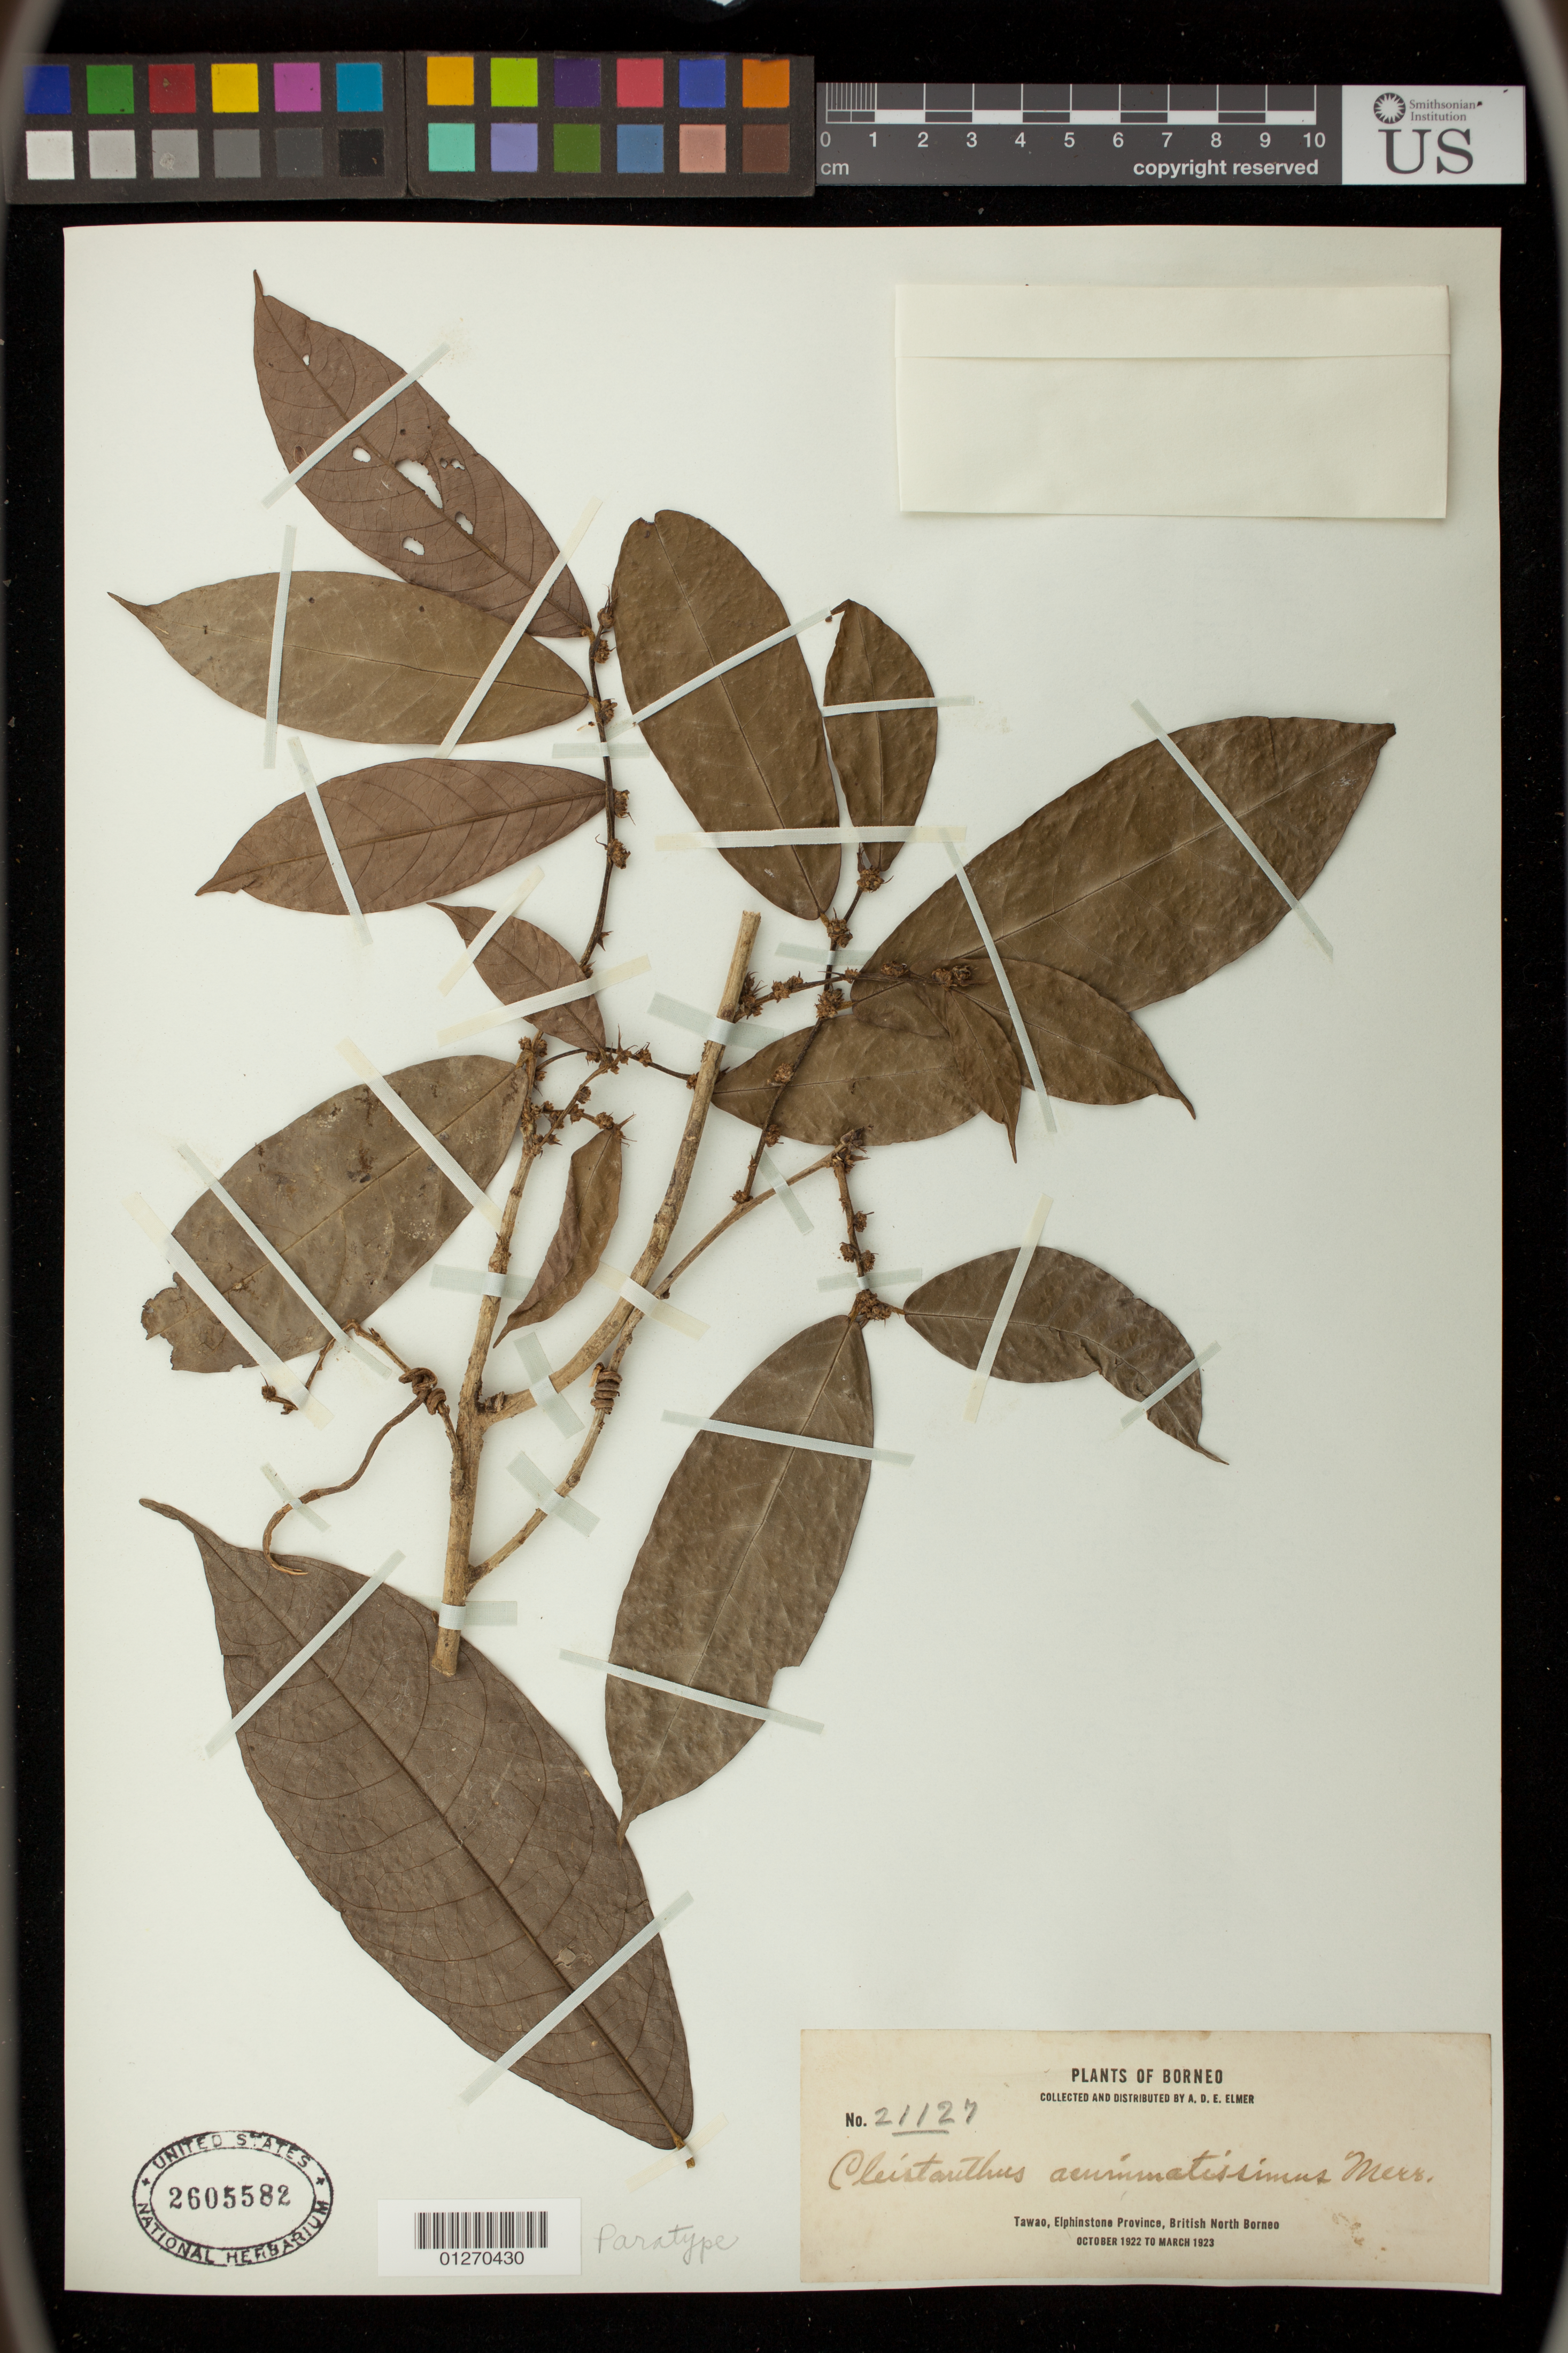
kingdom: Plantae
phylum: Tracheophyta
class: Magnoliopsida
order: Malpighiales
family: Phyllanthaceae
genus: Cleistanthus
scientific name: Cleistanthus acuminatissimus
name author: Merr.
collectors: A. D. E. Elmer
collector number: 21127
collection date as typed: Oct 1922 to -- Mar 1923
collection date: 1922-10/1923-03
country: Malaysia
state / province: Sabah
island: Borneo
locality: Tawao, Elphinstone Province, British North Borneo.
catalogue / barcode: US 2605582